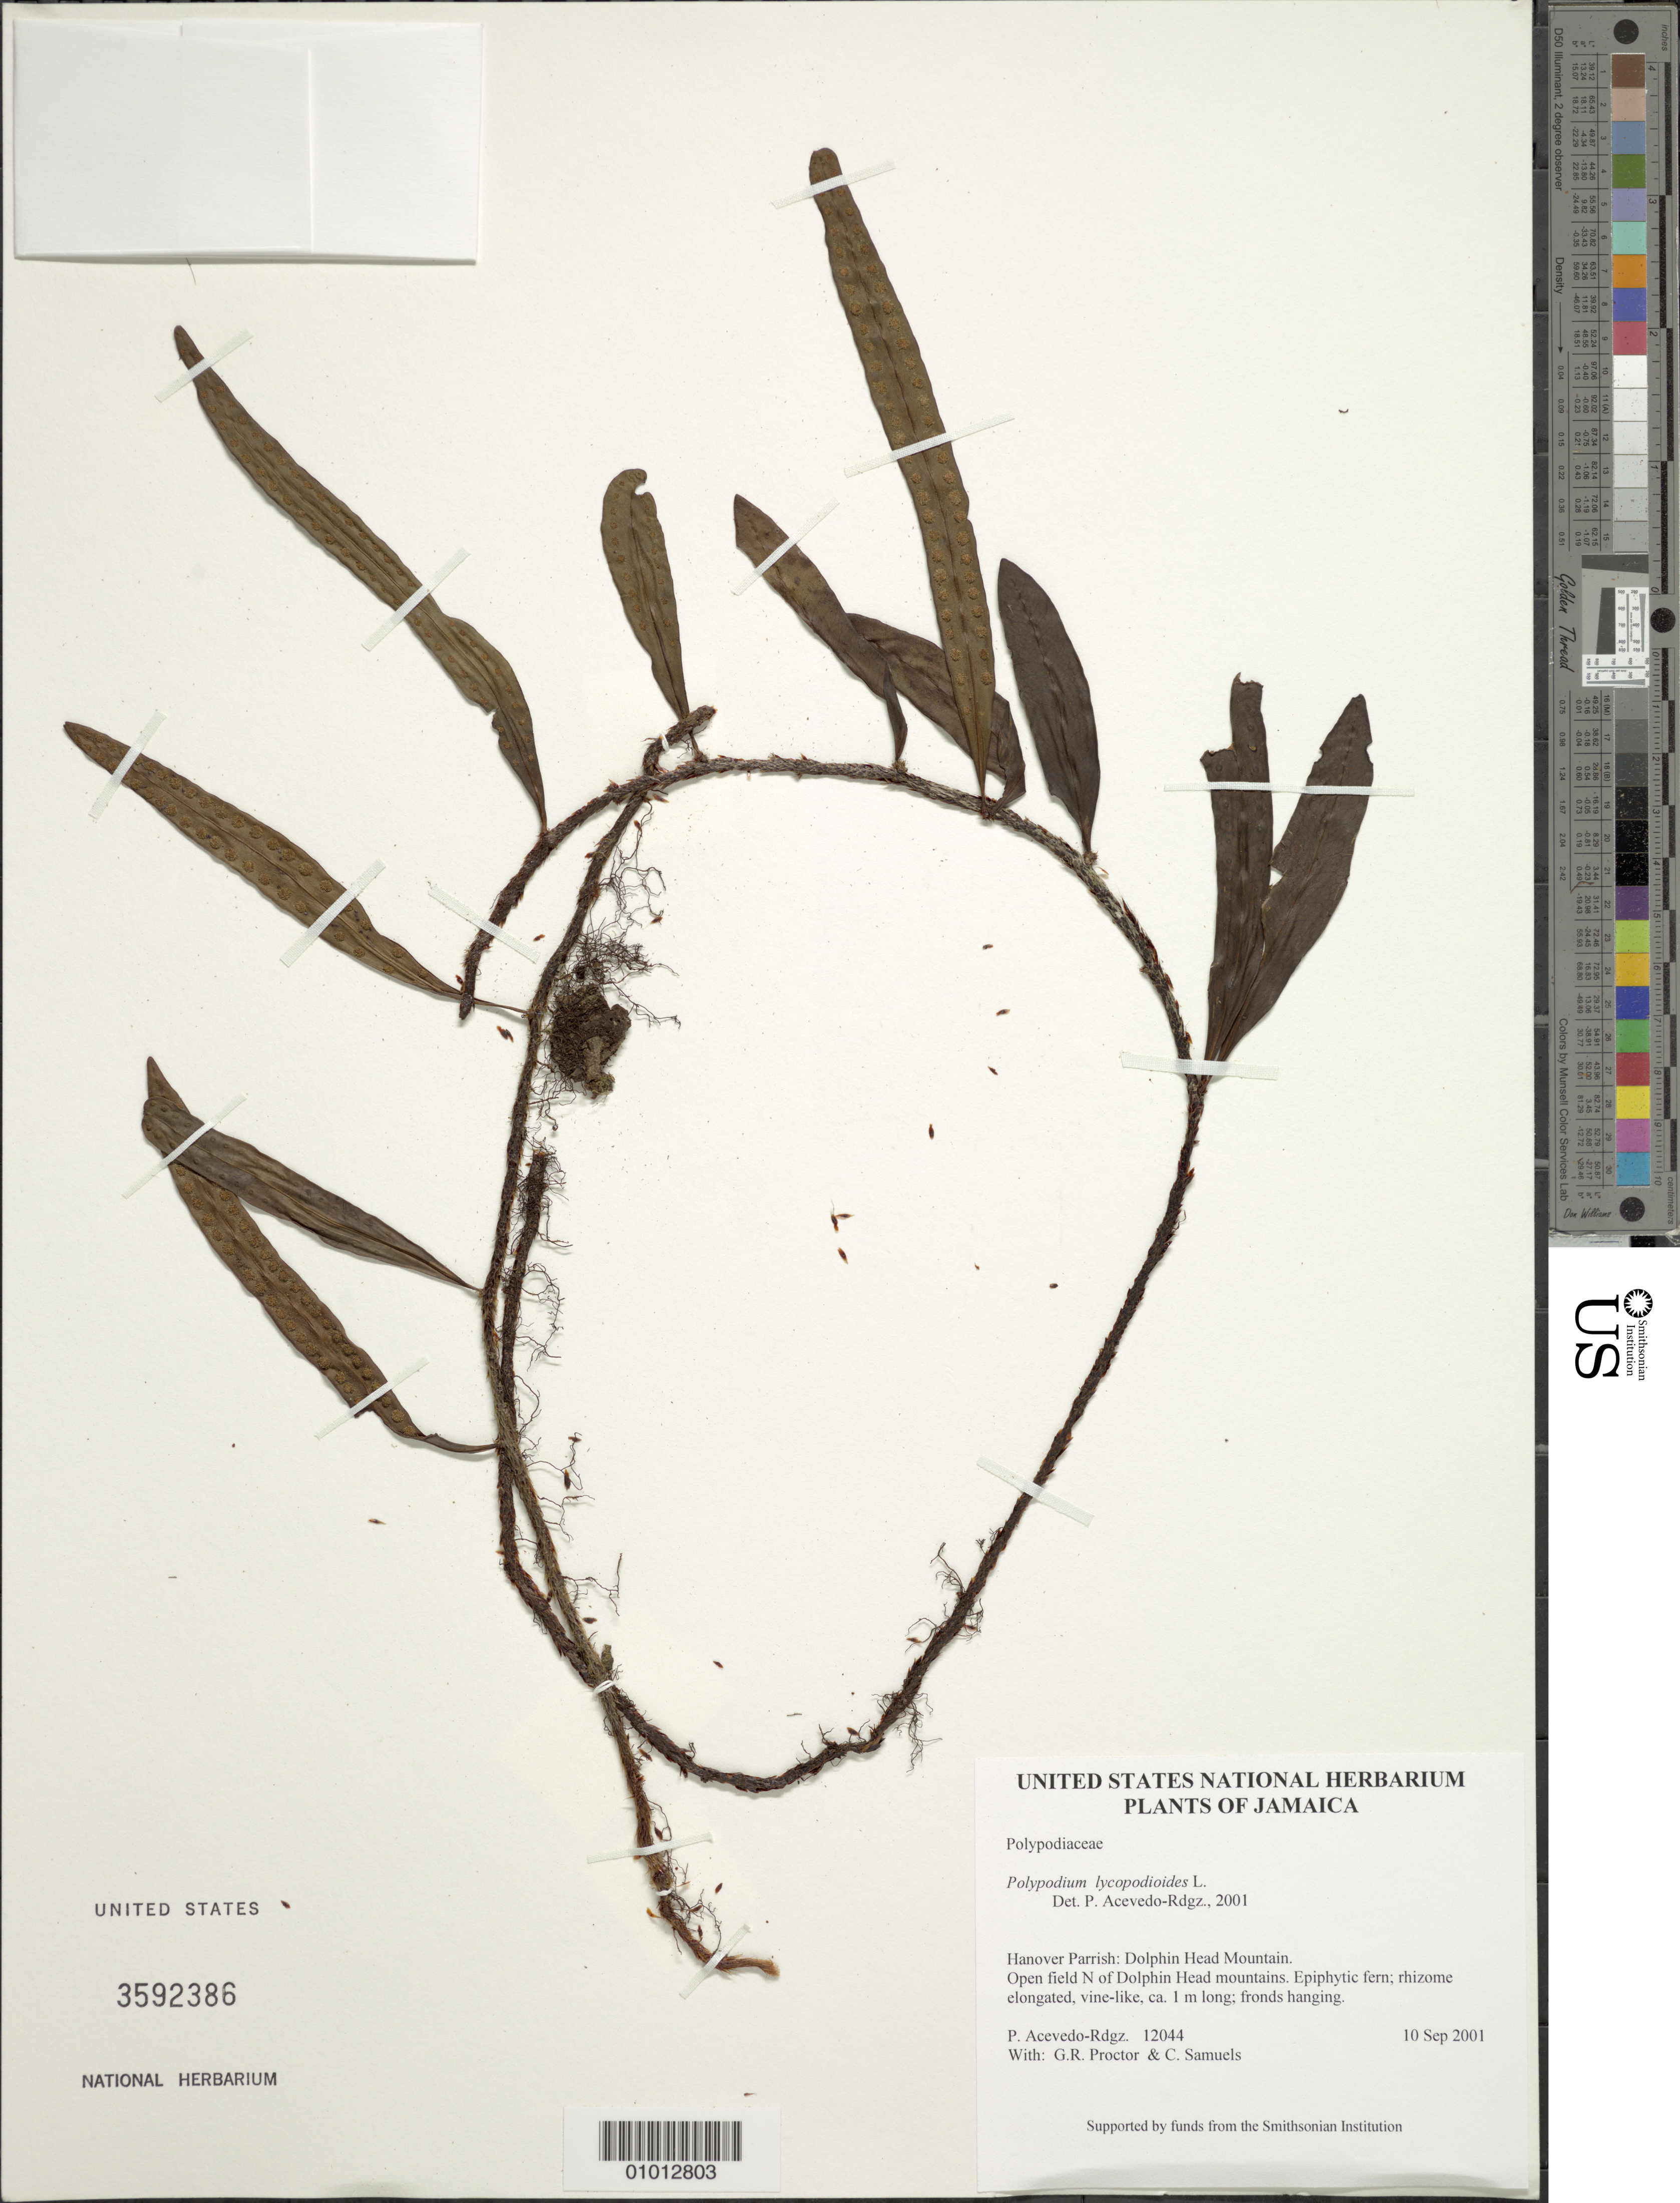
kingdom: Plantae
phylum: Tracheophyta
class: Polypodiopsida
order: Polypodiales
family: Polypodiaceae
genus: Microgramma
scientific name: Microgramma lycopodioides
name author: (L.) Copel.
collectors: P. Acevedo-Rodr., G. R. Proctor & C. Samuels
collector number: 12044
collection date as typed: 10 Sep 2001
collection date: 2001-09-10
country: Jamaica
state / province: Hanover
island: Jamaica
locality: Hanover Parrish: Dolphin Head Mountain.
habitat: Open field N of Dolphin Head mountains.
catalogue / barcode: US 3592386